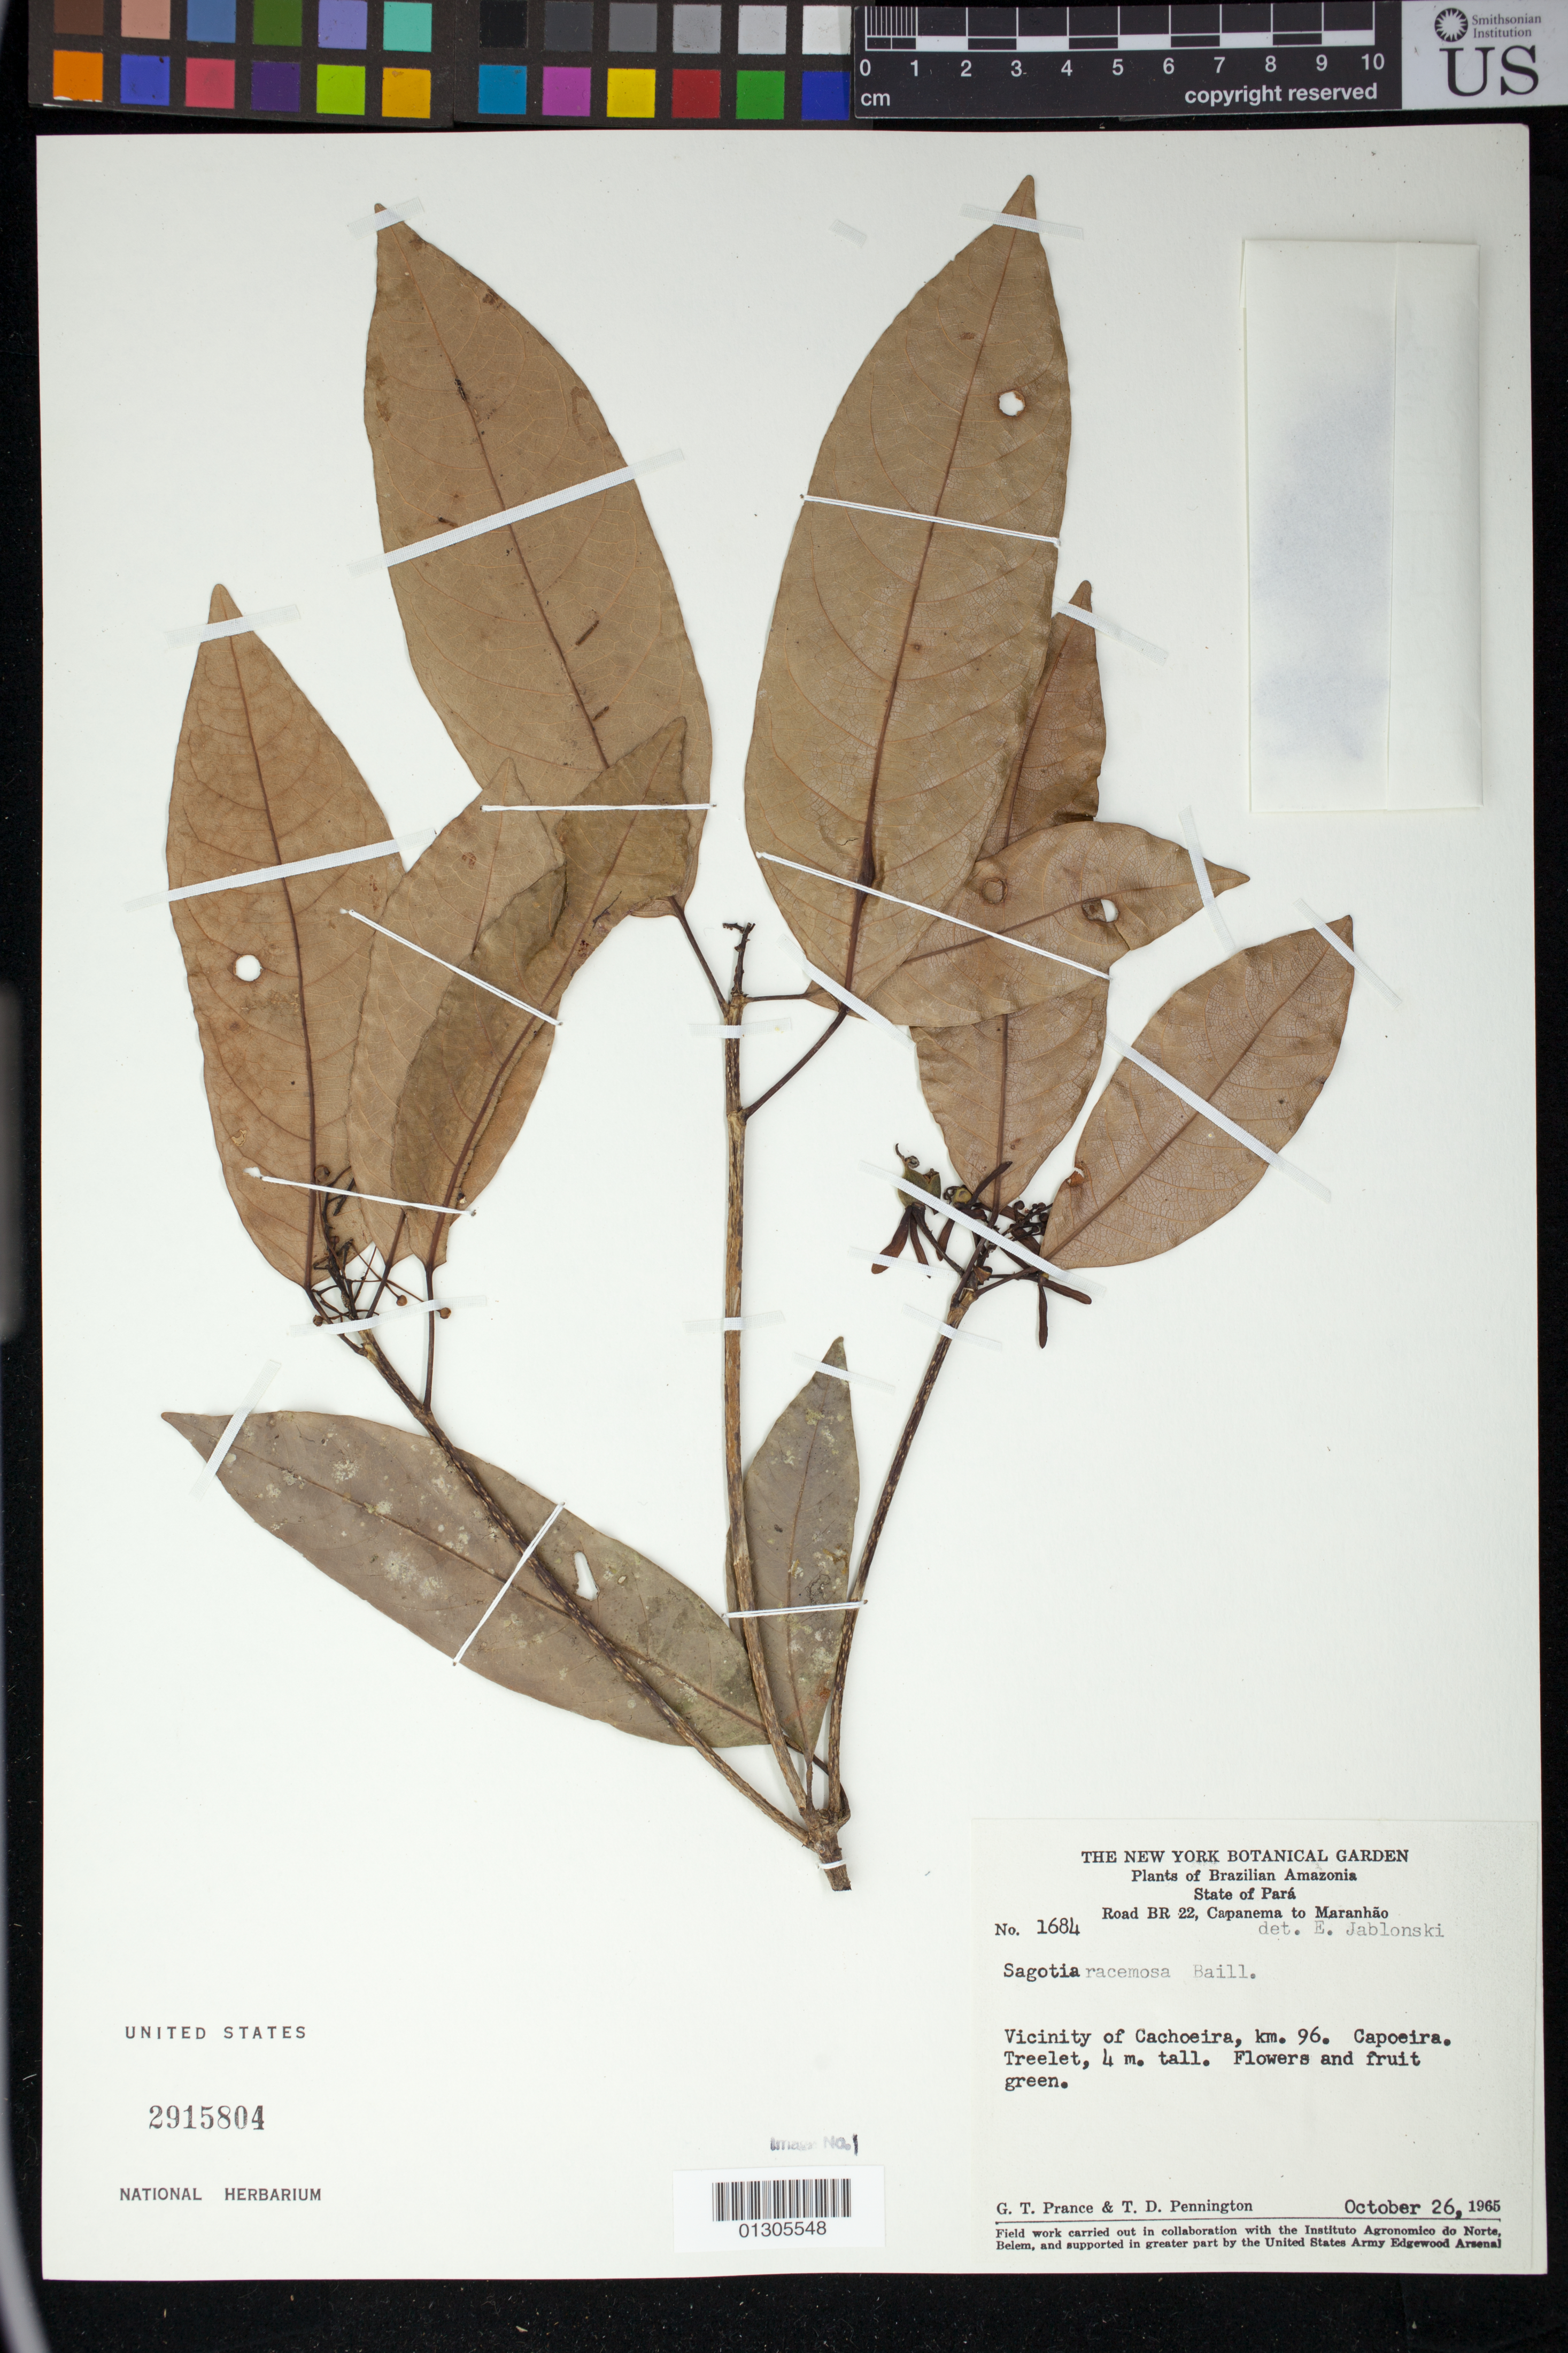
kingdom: Plantae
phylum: Tracheophyta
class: Magnoliopsida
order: Malpighiales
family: Euphorbiaceae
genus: Sagotia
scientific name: Sagotia racemosa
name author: Baill.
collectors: G. T. Prance & T. D. Pennington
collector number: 1684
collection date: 1965-10-26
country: Brazil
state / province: Pará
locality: Road BR 22, Capanema to Maranhão. Vicinity of Cachoeira, km. 96.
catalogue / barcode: US 2915804